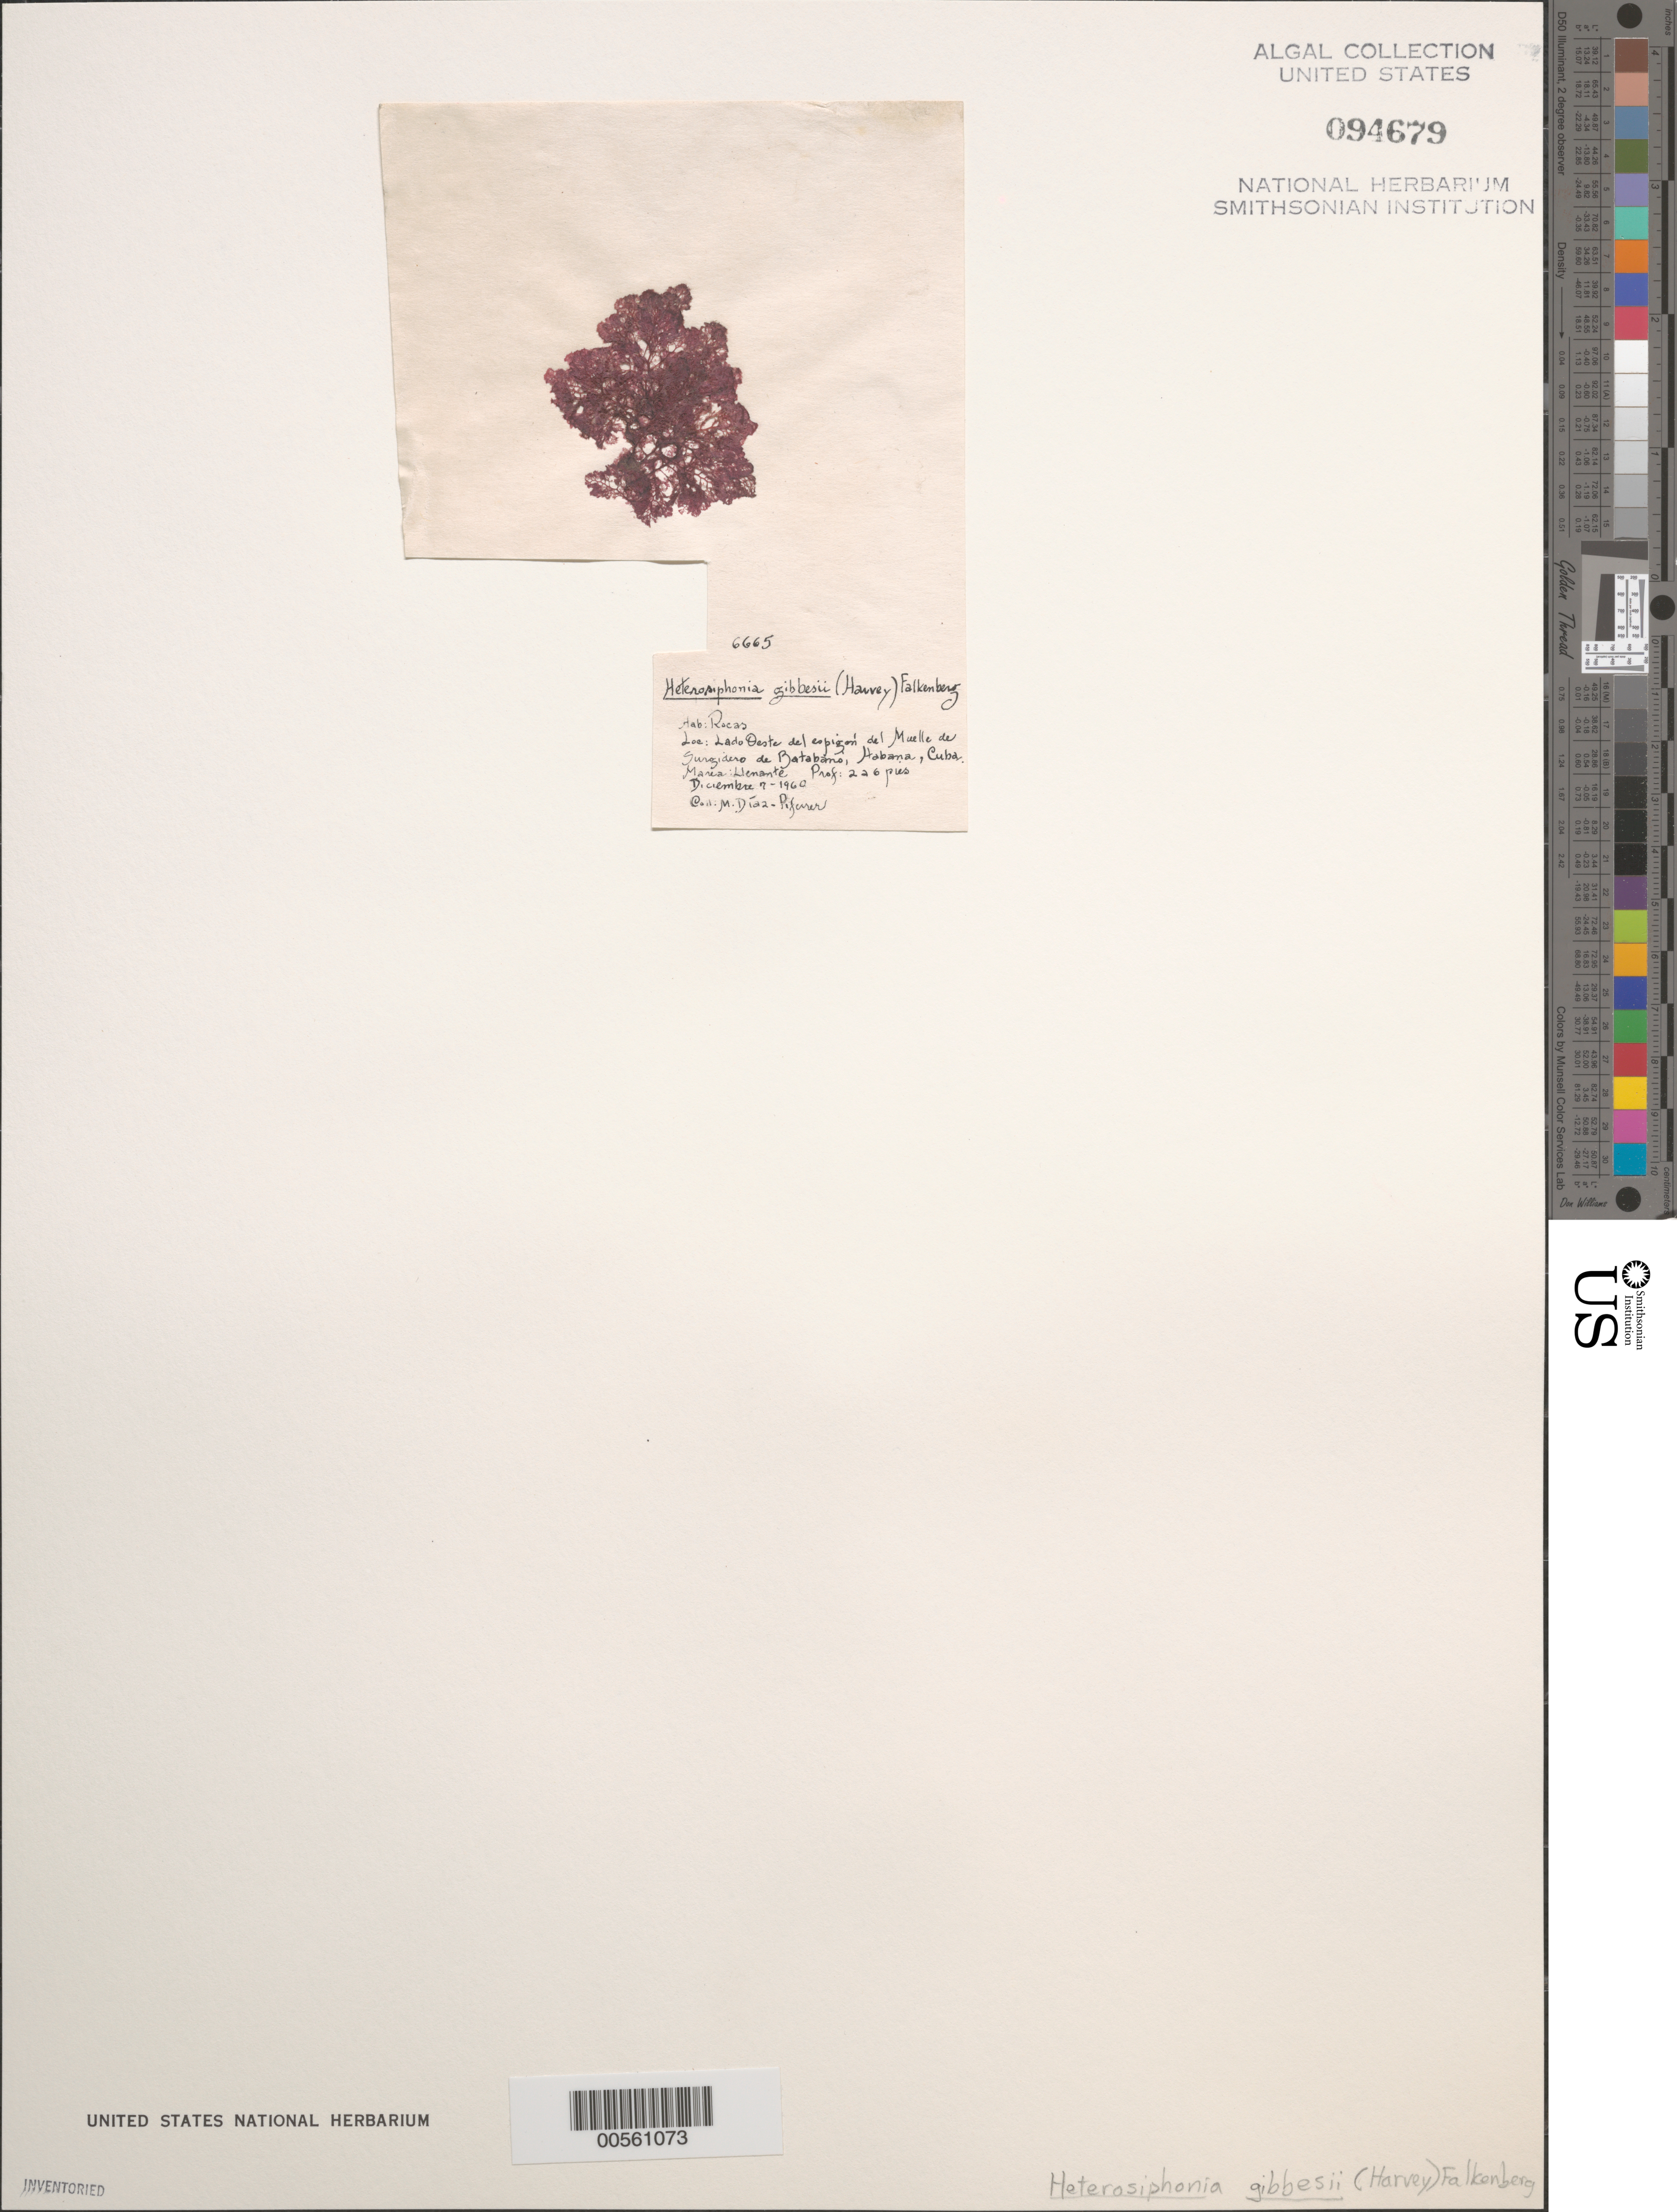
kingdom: Plantae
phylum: Rhodophyta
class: Florideophyceae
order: Ceramiales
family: Dasyaceae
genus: Heterosiphonia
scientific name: Heterosiphonia gibbesii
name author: (Harv.)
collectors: M. Diaz-Piferrer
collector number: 6665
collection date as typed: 07 Dec 1960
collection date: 1960-12-07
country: Cuba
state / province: La Habana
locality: Batabano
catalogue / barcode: US 94679